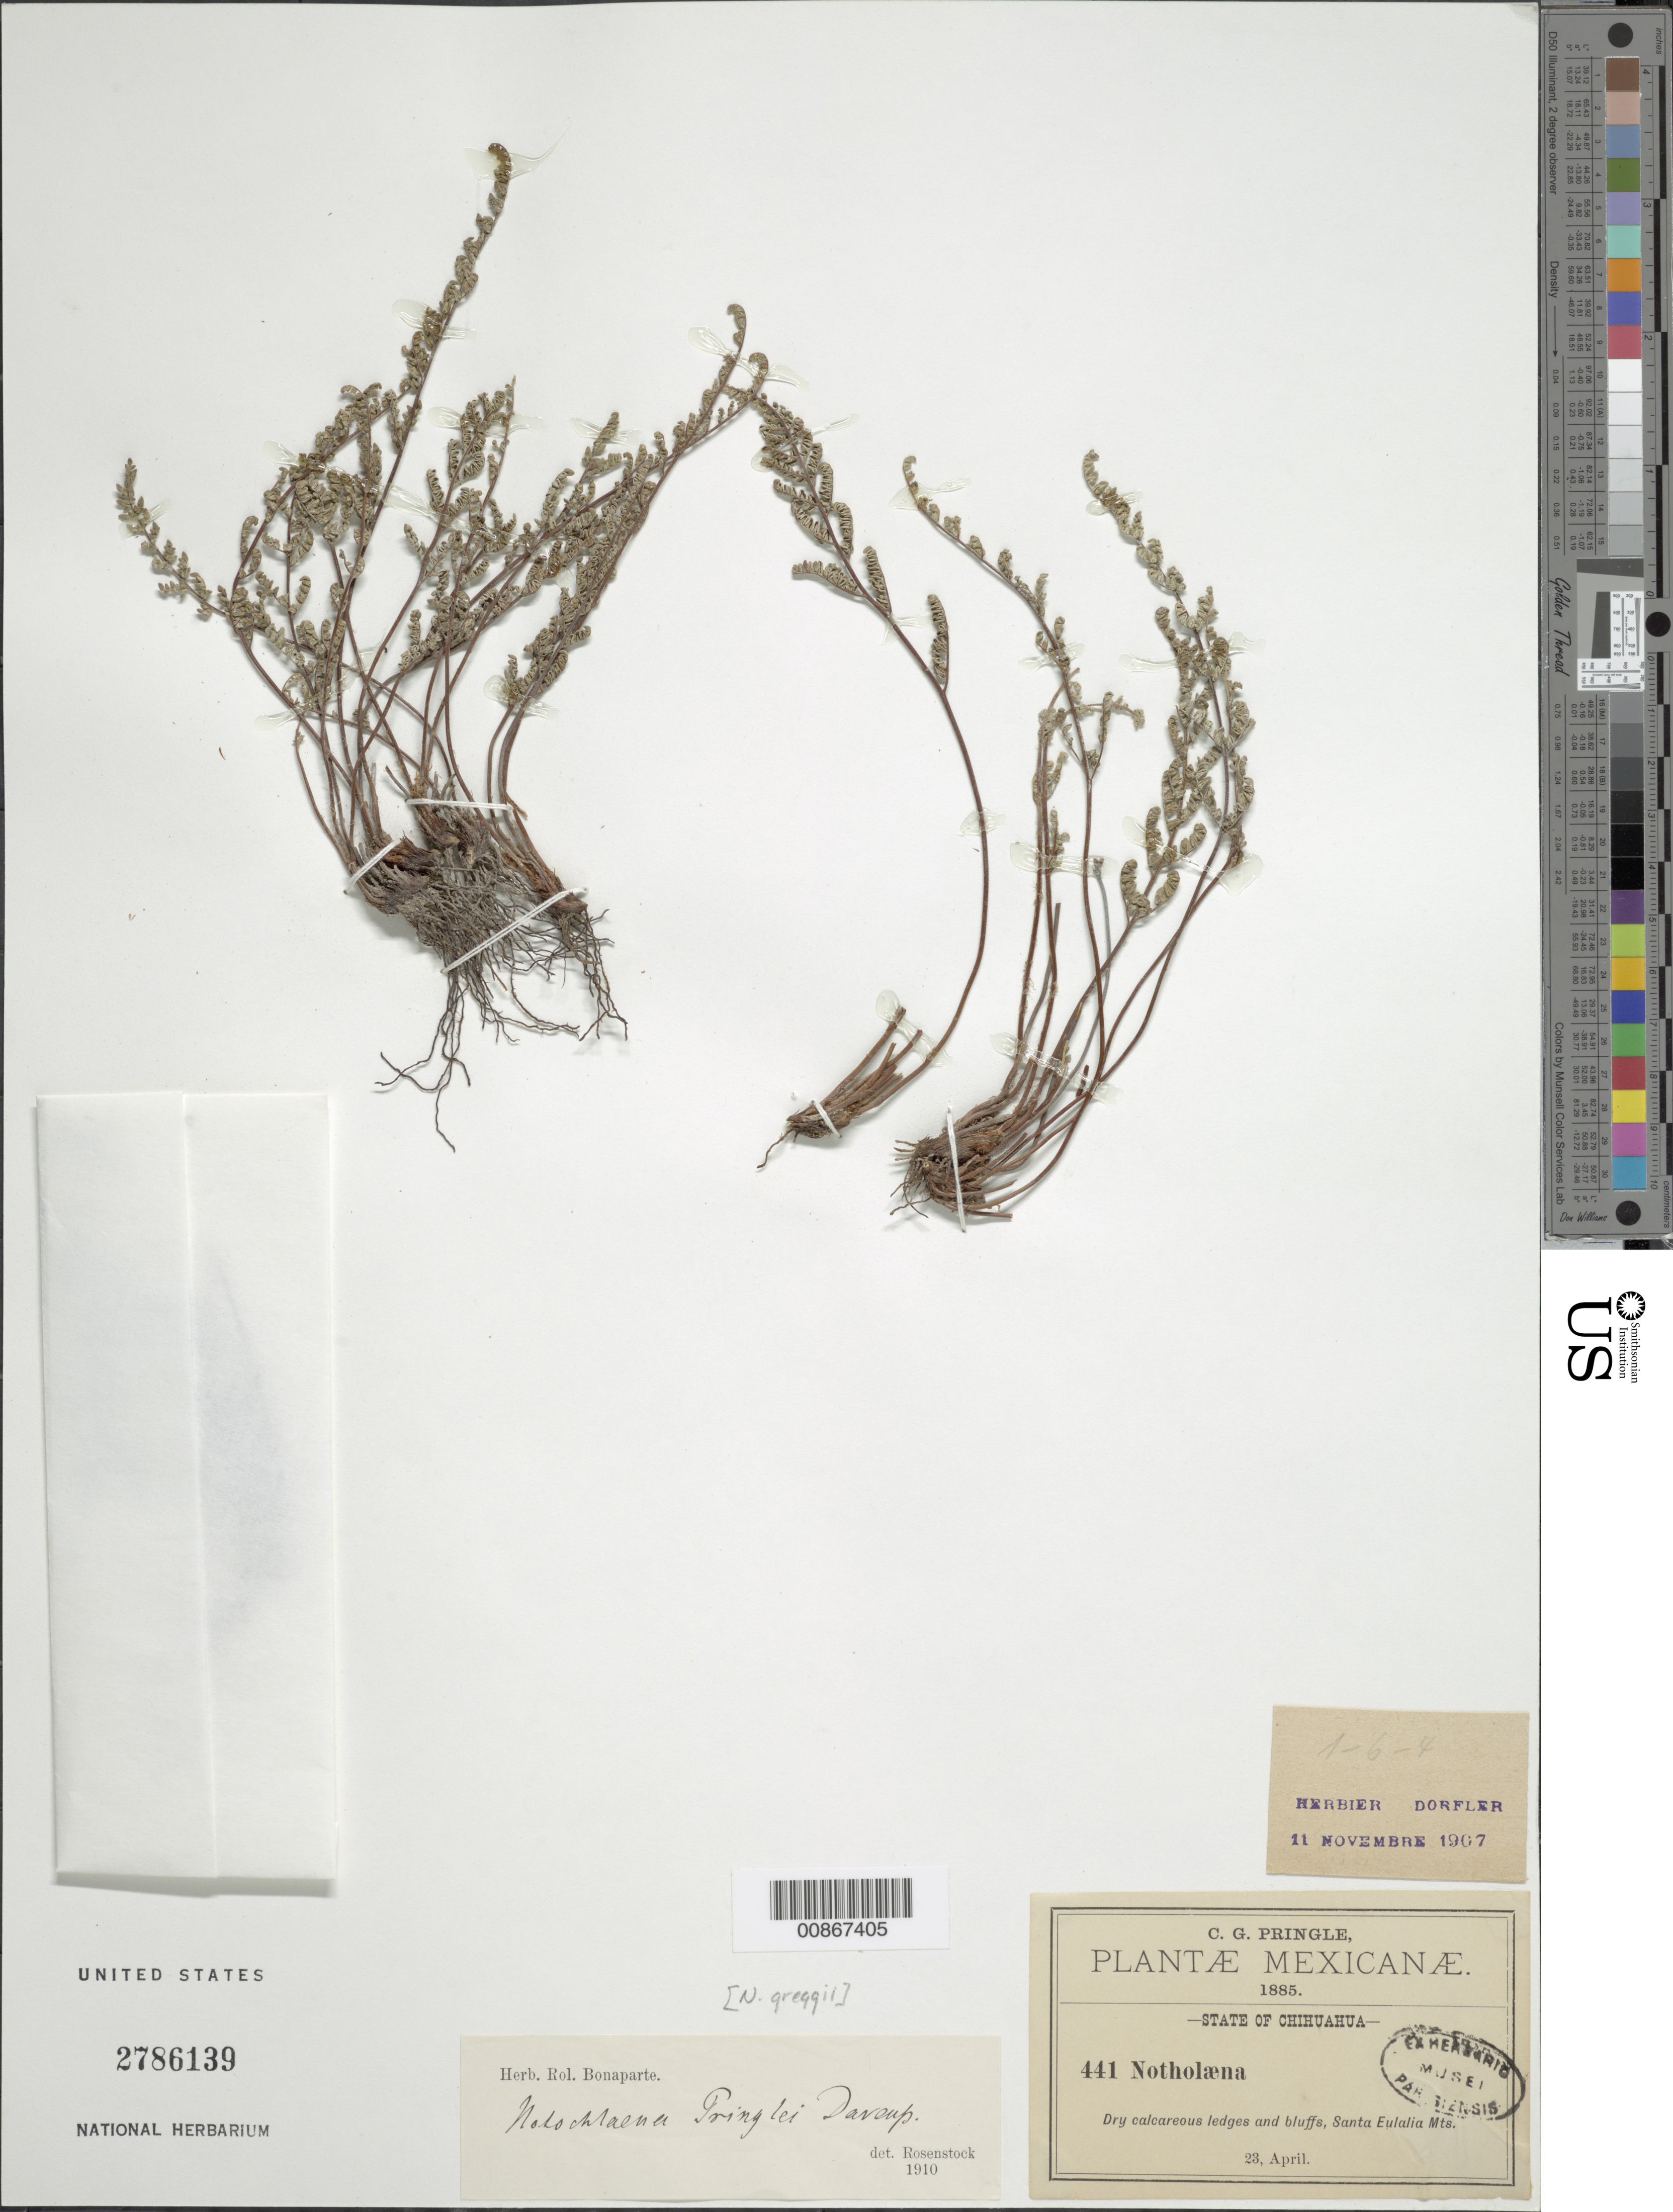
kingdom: Plantae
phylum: Tracheophyta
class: Polypodiopsida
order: Polypodiales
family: Pteridaceae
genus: Notholaena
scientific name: Notholaena greggii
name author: (Mett.) Maxon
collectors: C. G. Pringle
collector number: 441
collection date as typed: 23 Apr 1885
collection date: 1885-04-23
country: Mexico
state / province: Chihuahua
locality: Santa Eulalia Mts., Chihuahua.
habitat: Dry calcareous ledges and bluffs.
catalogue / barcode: US 2786139